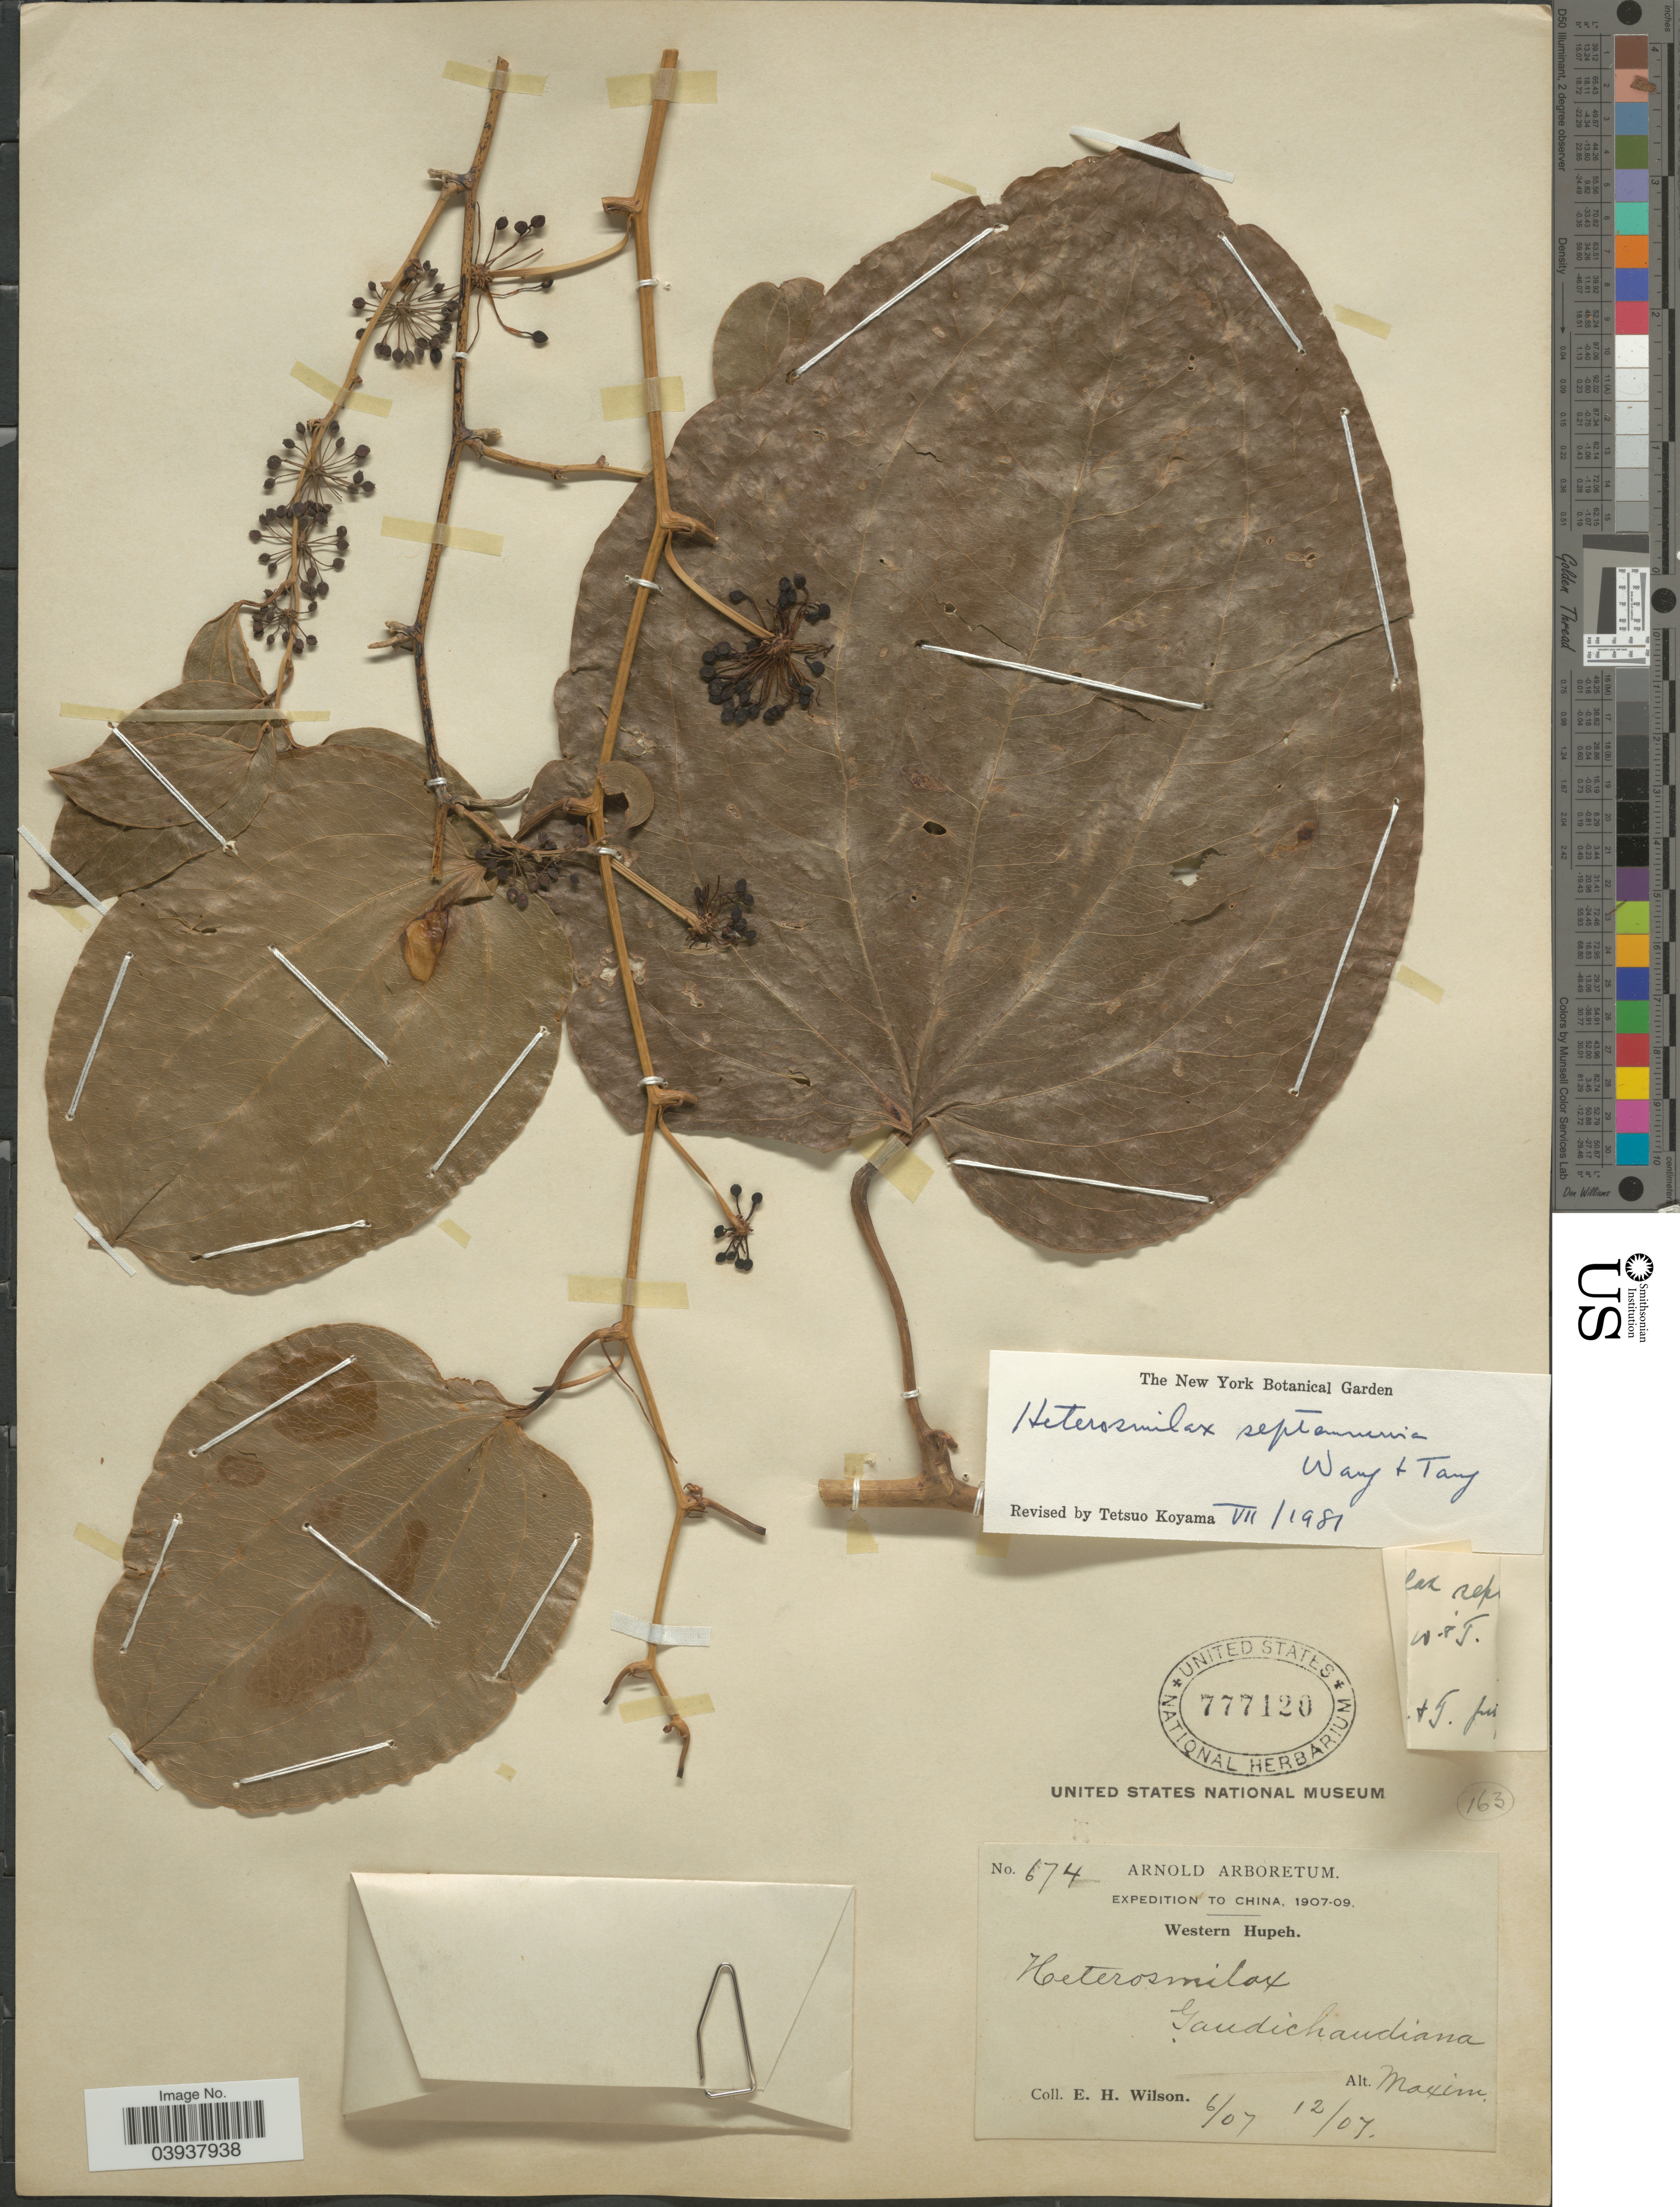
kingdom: Plantae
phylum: Tracheophyta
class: Liliopsida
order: Liliales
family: Smilacaceae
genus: Heterosmilax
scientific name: Heterosmilax septemnervia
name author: F.T. Wang & Tang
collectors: E. Wilson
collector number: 674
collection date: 1907-06/1907-12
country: China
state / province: Hubei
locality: Western Hupeh.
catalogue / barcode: US 777120